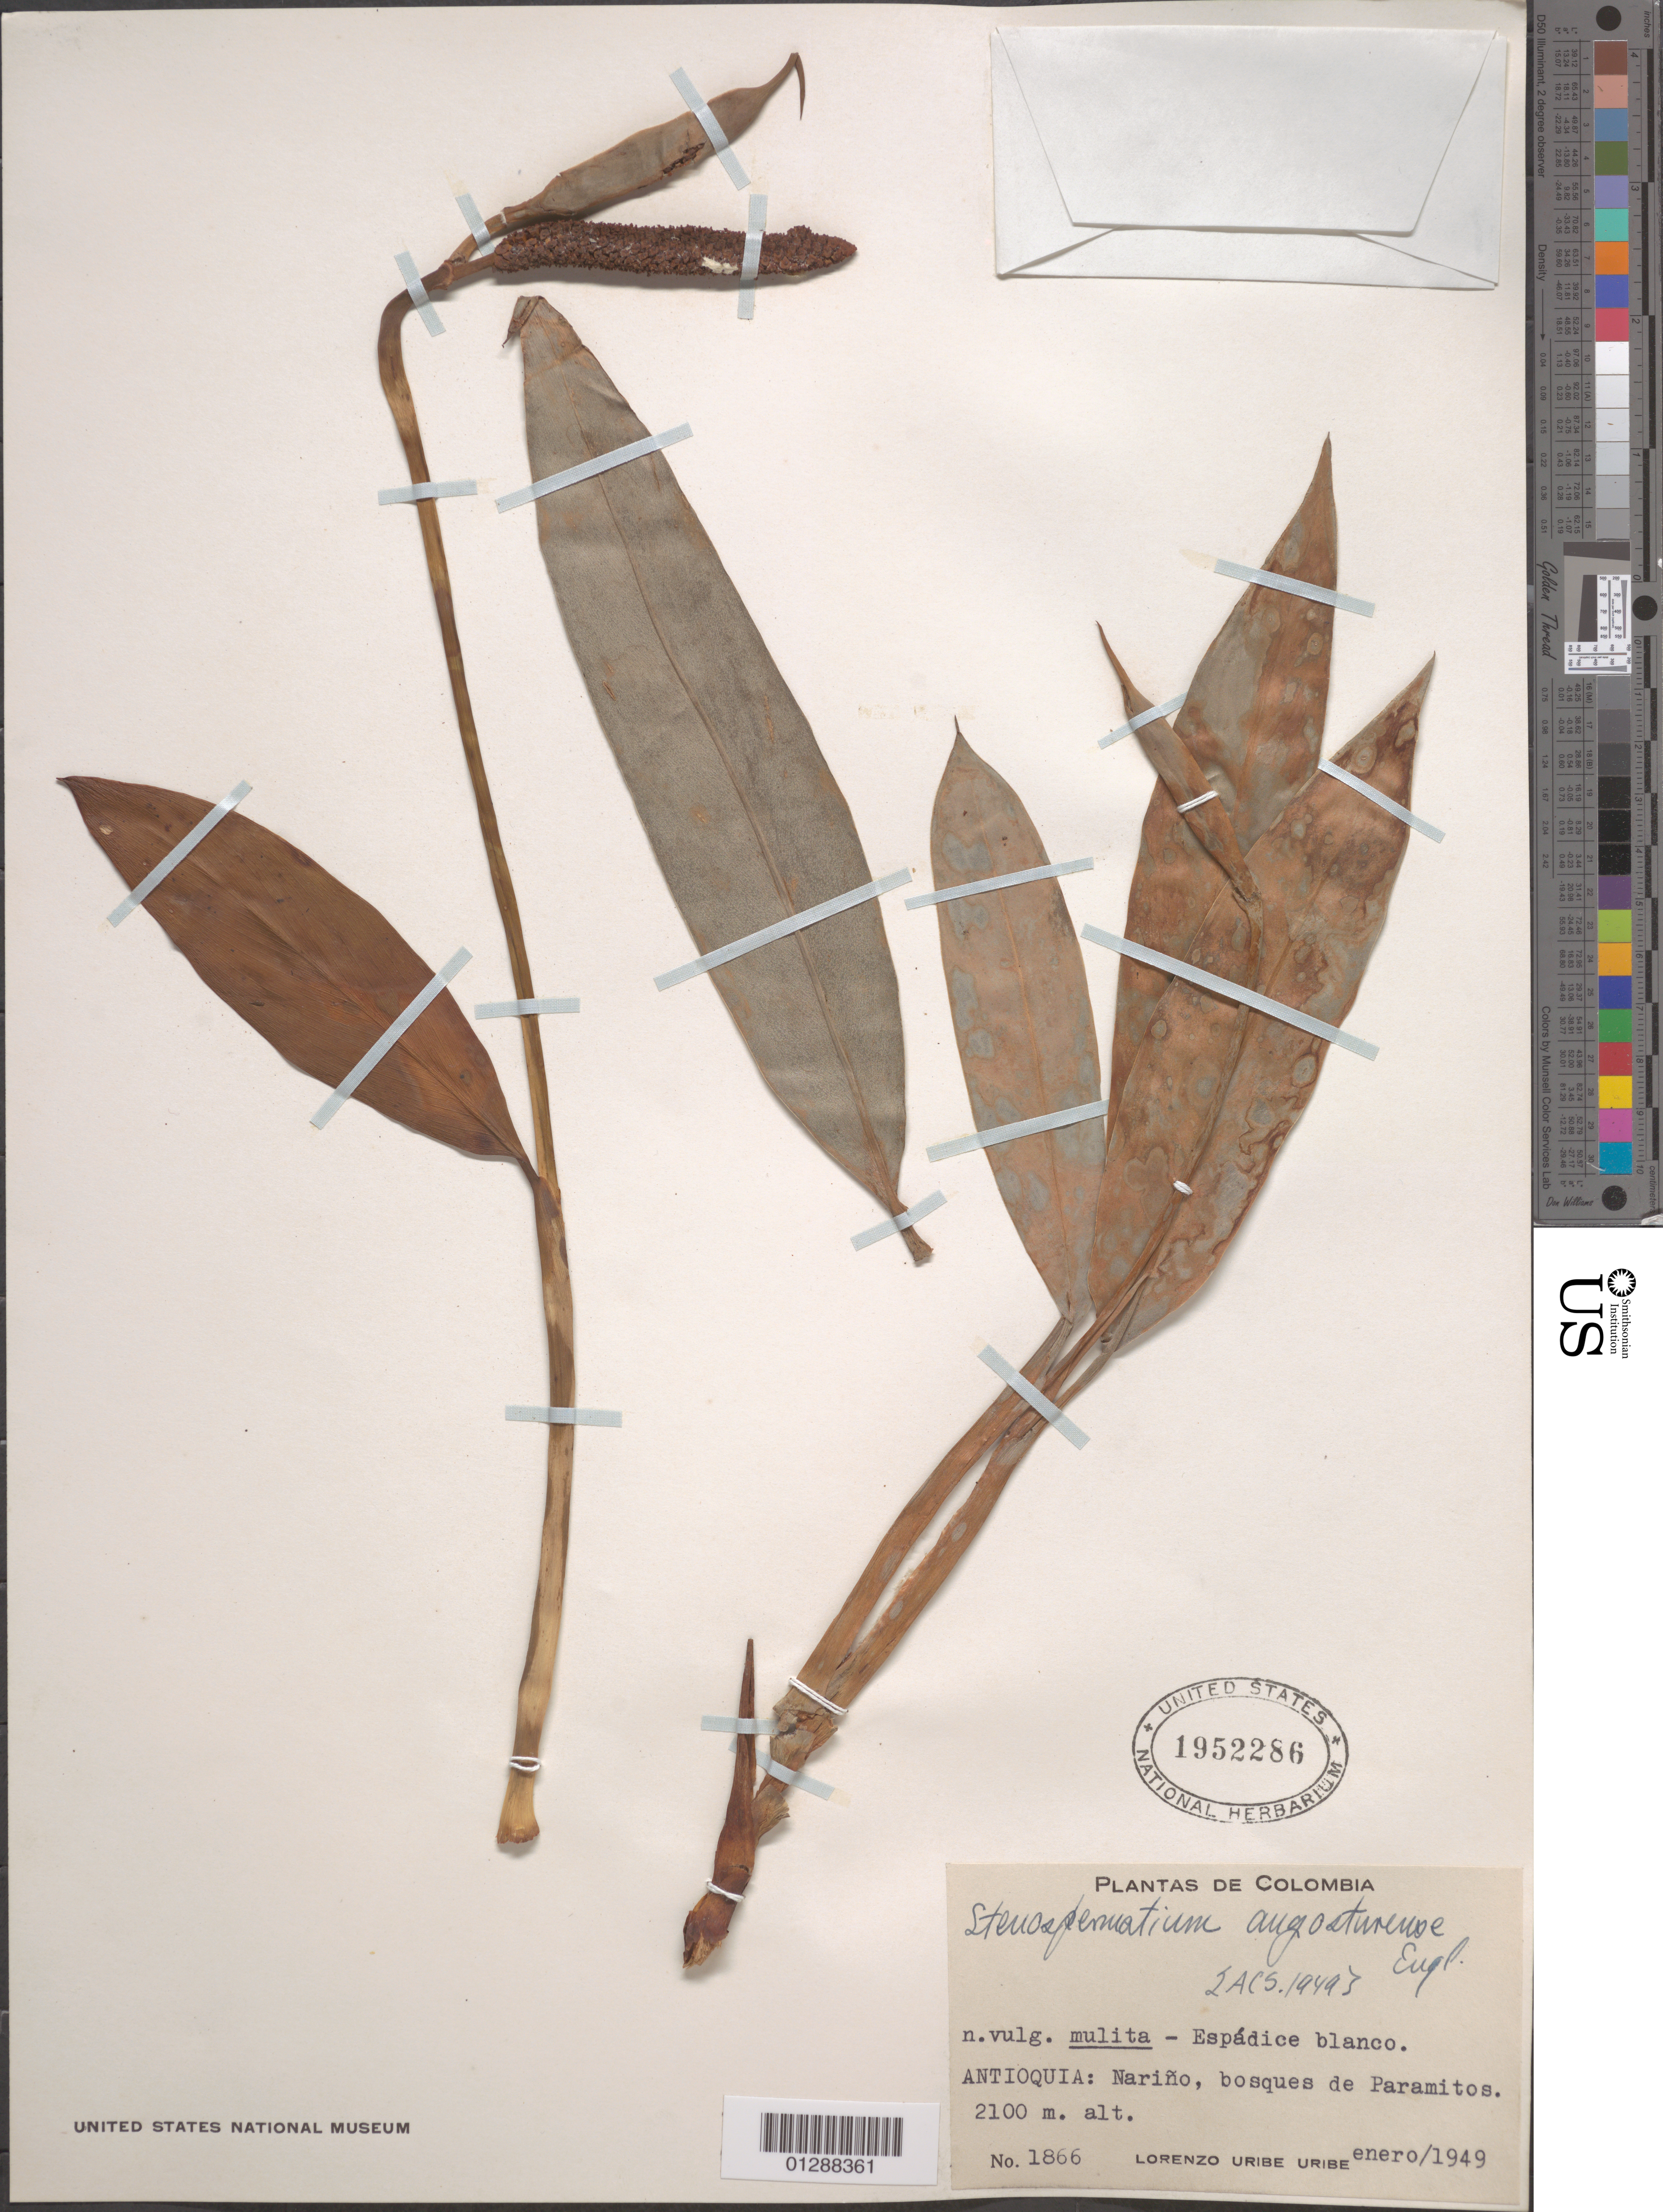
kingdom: Plantae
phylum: Tracheophyta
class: Liliopsida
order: Alismatales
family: Araceae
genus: Stenospermation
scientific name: Stenospermation angosturense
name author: Engl.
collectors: L. Uribe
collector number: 1866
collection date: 1949-01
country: Colombia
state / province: Antioquia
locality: Nariño, bosques de Paramitos.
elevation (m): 2100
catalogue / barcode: US 1952286